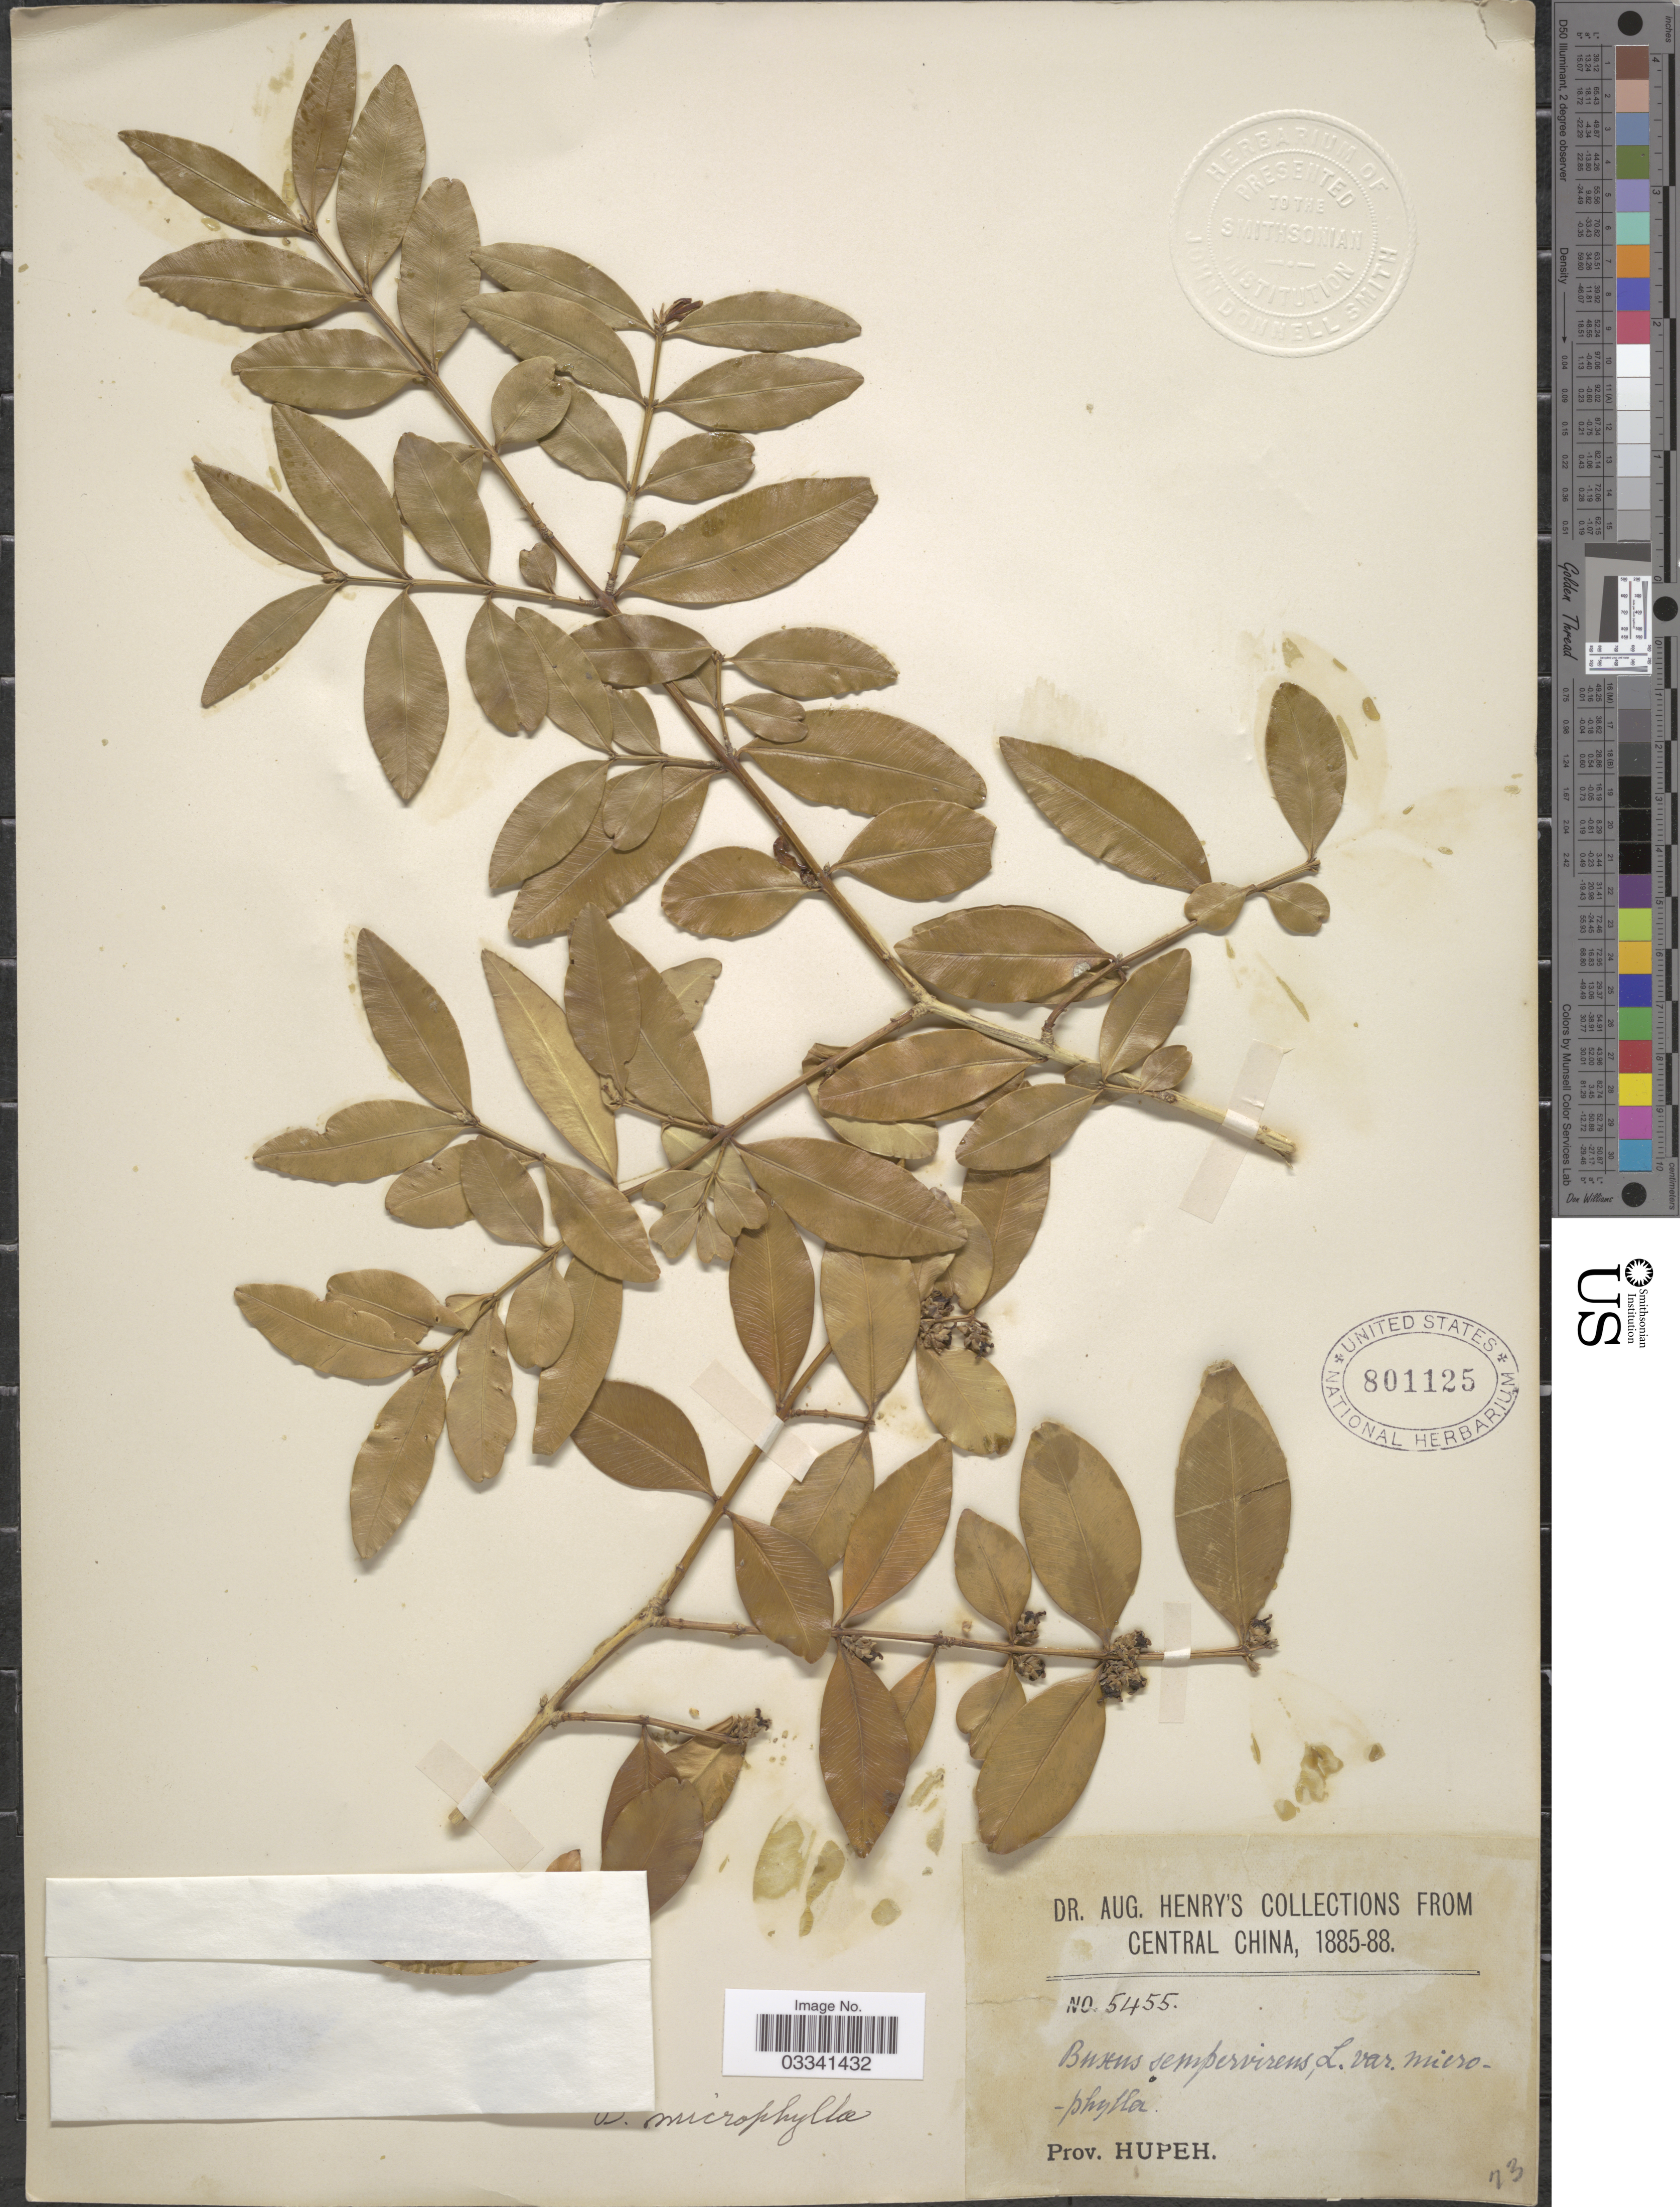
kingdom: Plantae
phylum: Tracheophyta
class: Magnoliopsida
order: Buxales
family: Buxaceae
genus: Buxus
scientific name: Buxus microphylla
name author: (Britton) Fawc. & Rendle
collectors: A. Henry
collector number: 5455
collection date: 1885/1888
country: China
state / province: Hubei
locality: Central China. Prov. Hupeh.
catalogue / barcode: US 801125